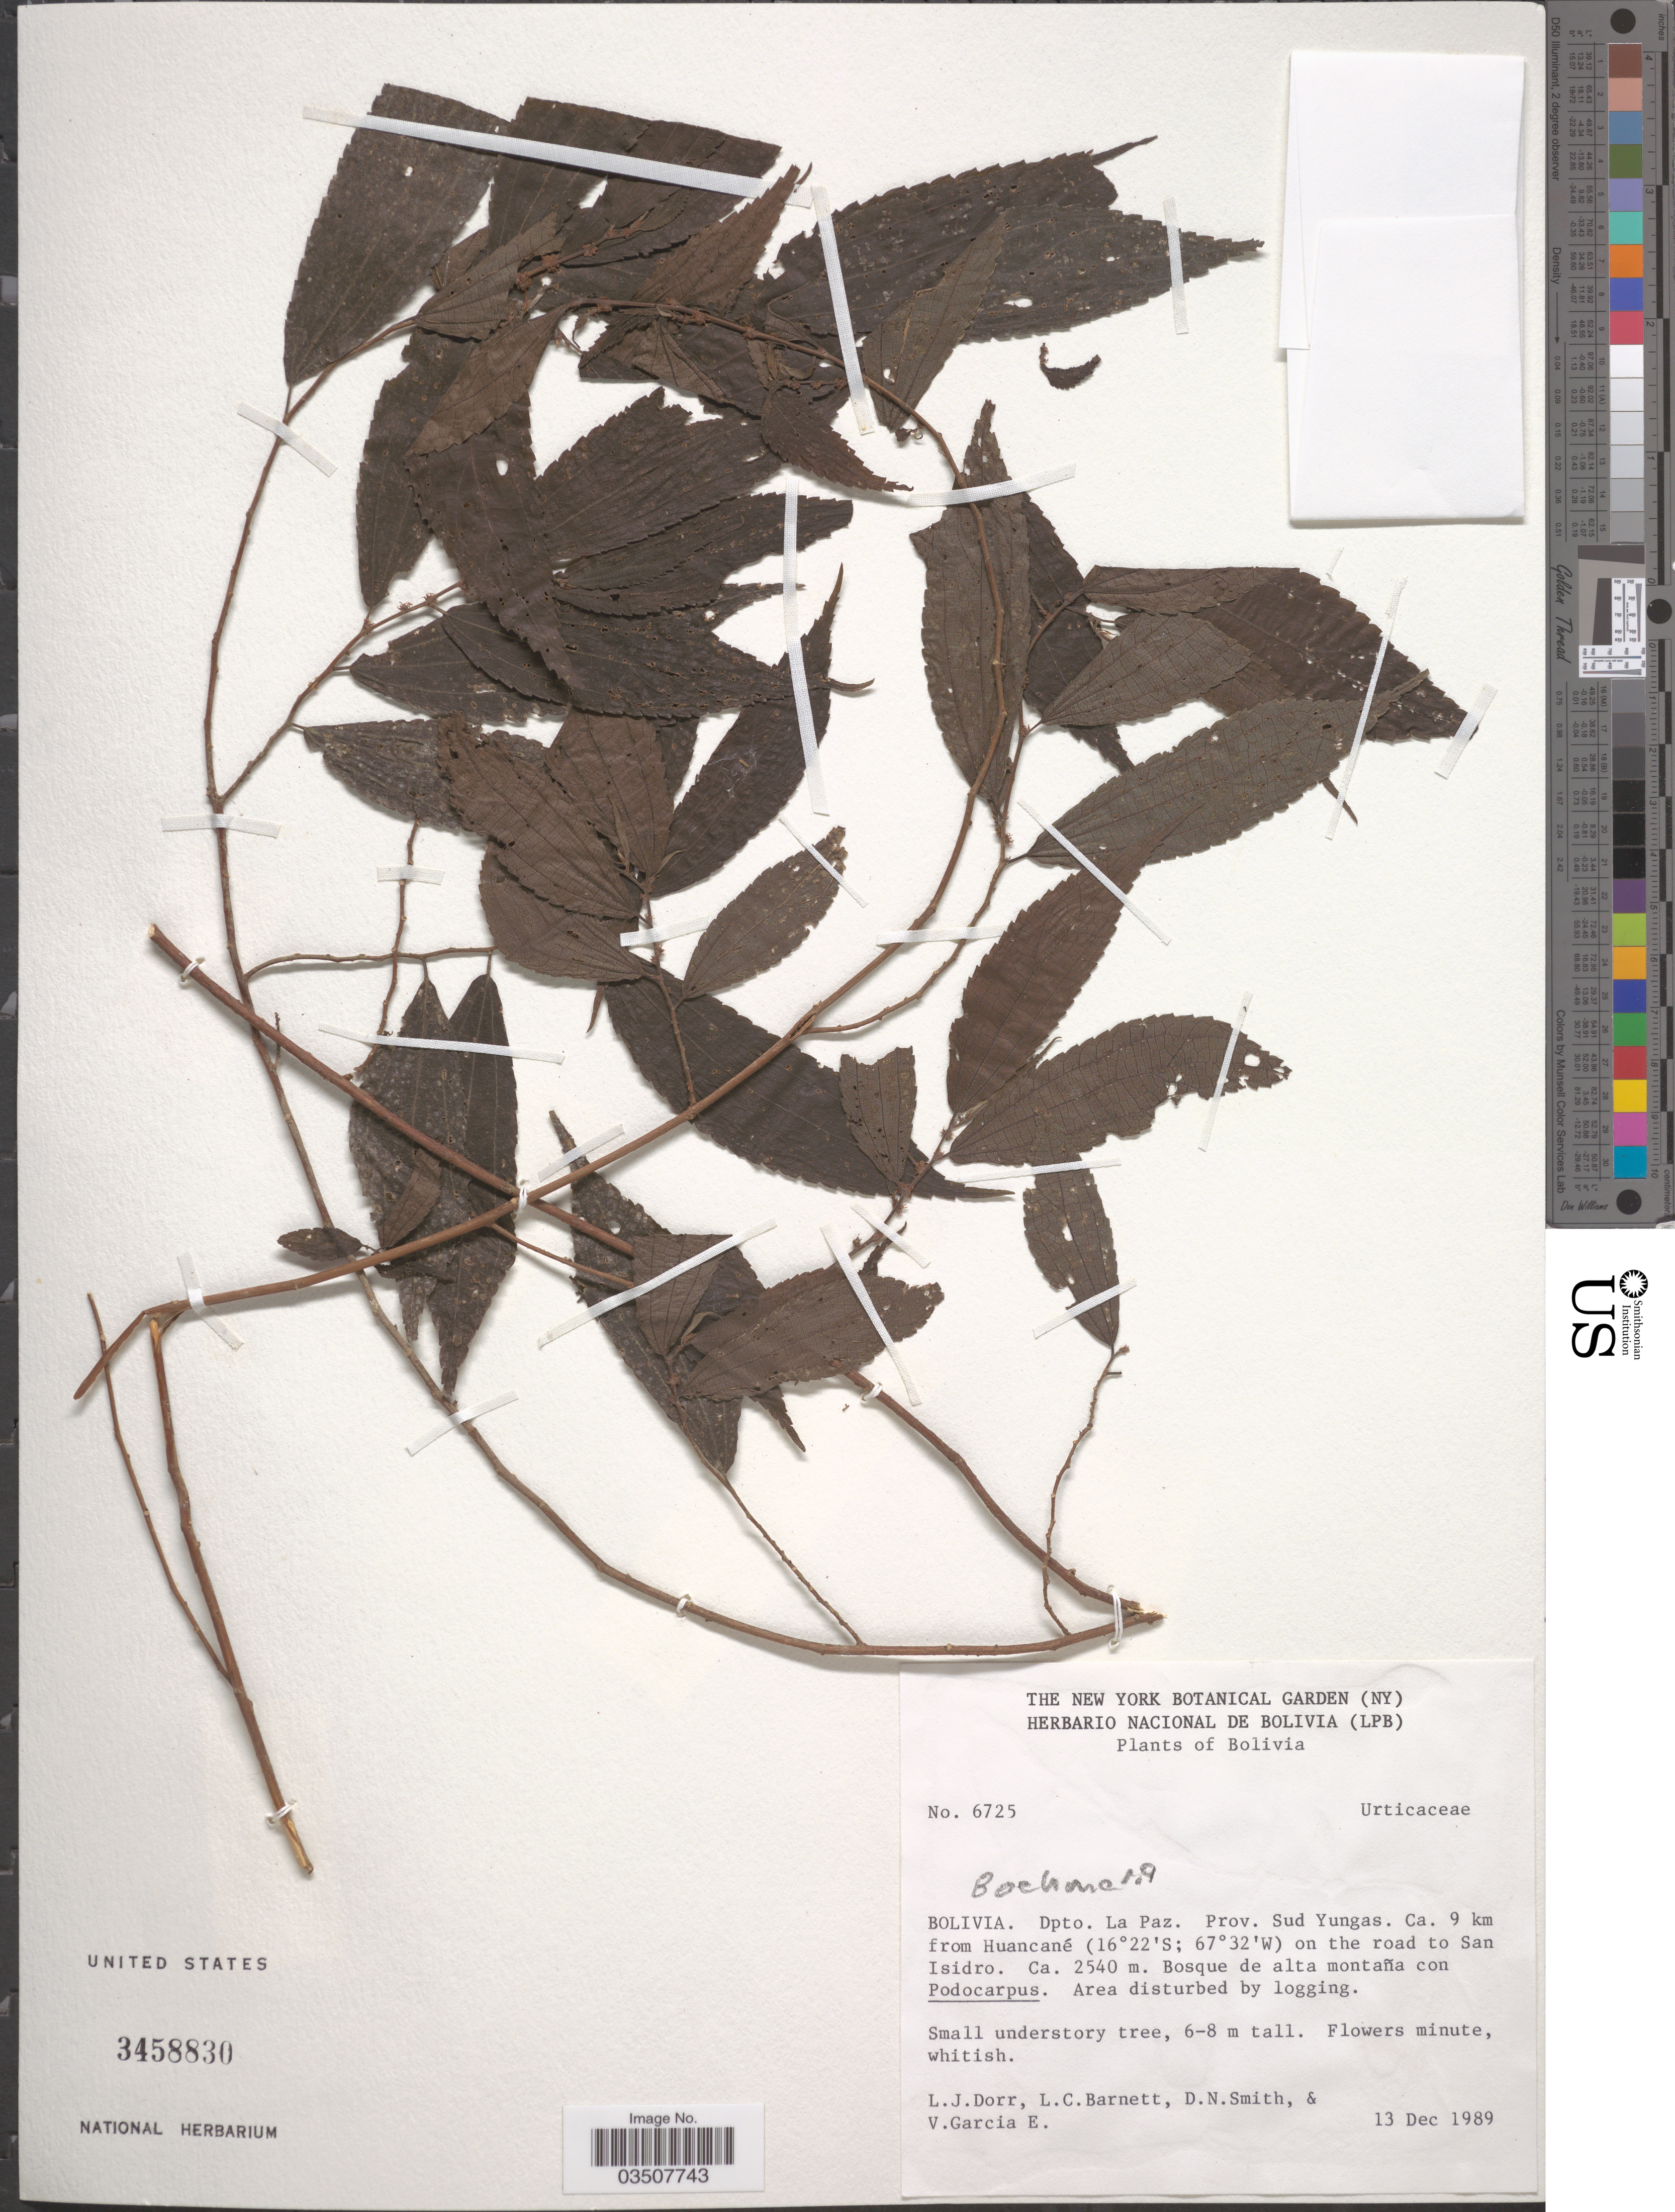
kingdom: Plantae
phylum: Tracheophyta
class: Magnoliopsida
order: Rosales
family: Urticaceae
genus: Boehmeria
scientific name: Boehmeria sp.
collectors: L. J. Dorr, L. C. Barnett, D. Smith & V. Garcia E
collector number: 6725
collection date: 1989-12-13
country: Bolivia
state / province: La Paz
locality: Dpto. La Paz. Prov. Sud Yungas. Ca. 9 km from Huancané on the road to San Isidro.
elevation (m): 2540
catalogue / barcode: US 3458830